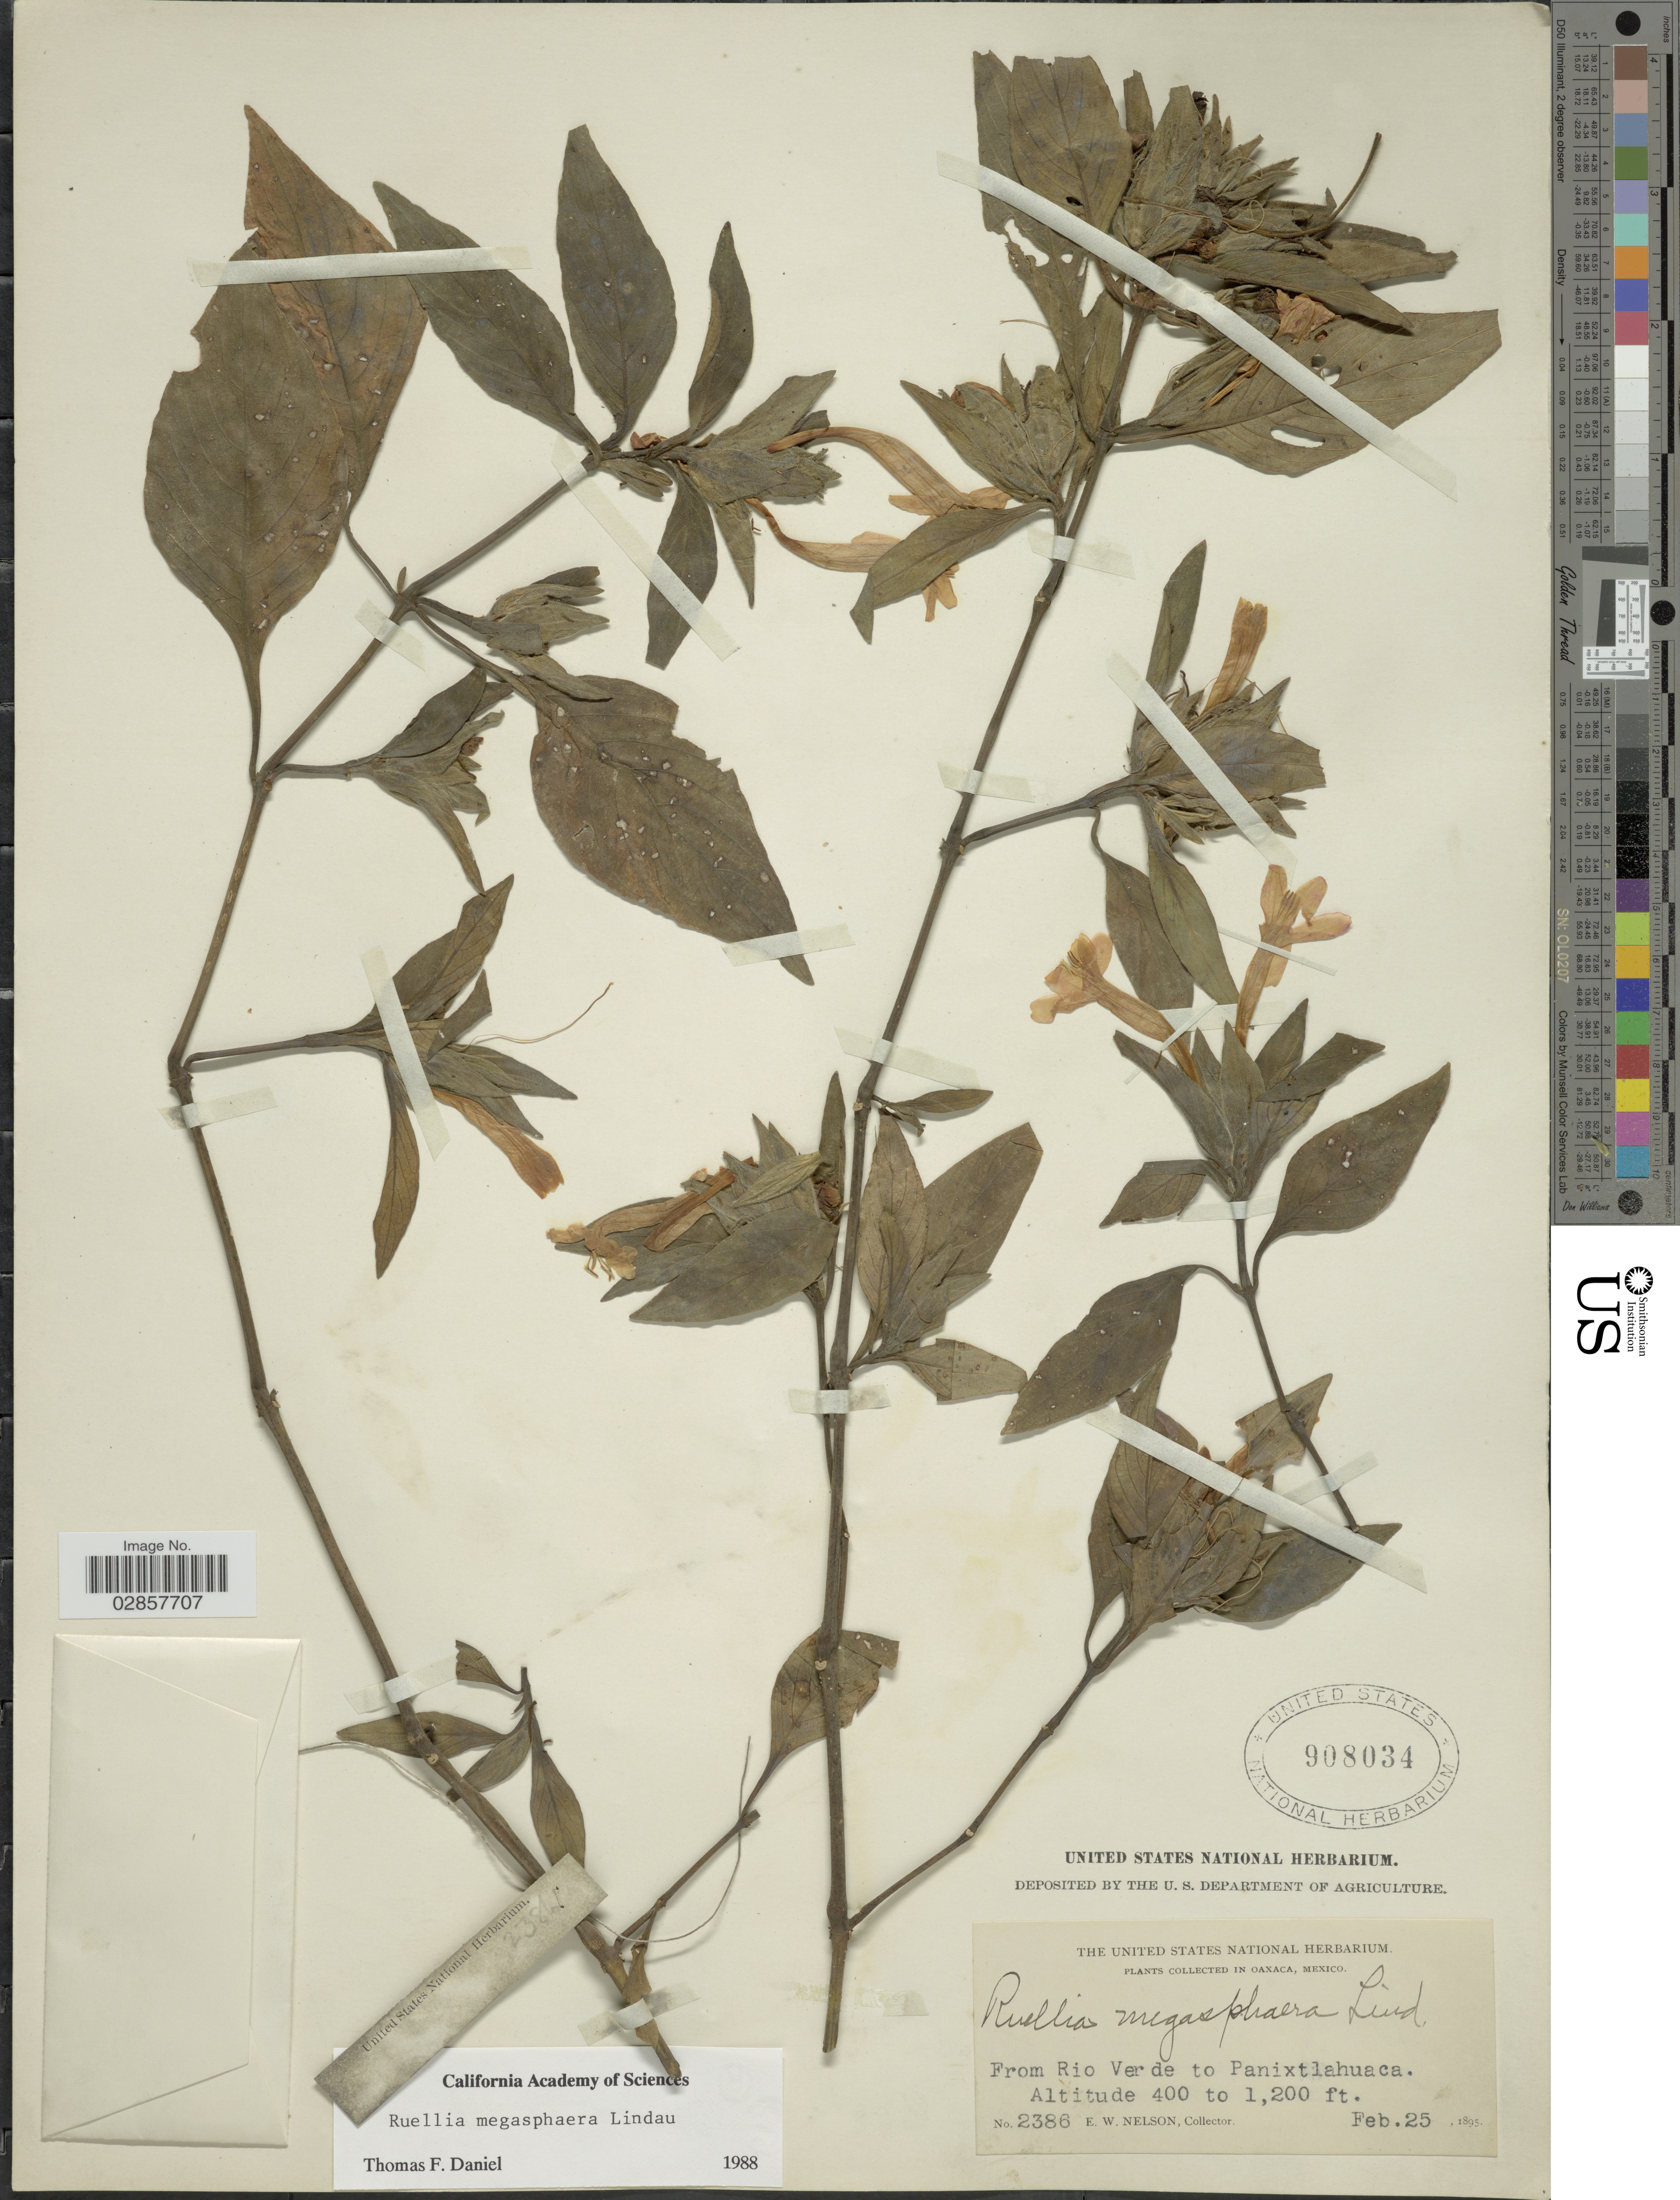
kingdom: Plantae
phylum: Tracheophyta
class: Magnoliopsida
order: Lamiales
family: Acanthaceae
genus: Ruellia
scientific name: Ruellia megasphaera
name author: Lindau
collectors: E. W. Nelson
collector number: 2386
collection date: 1895-02-25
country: Mexico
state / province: Oaxaca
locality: From Rio Verde to Panixtlahuaca.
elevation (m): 122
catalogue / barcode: US 908034